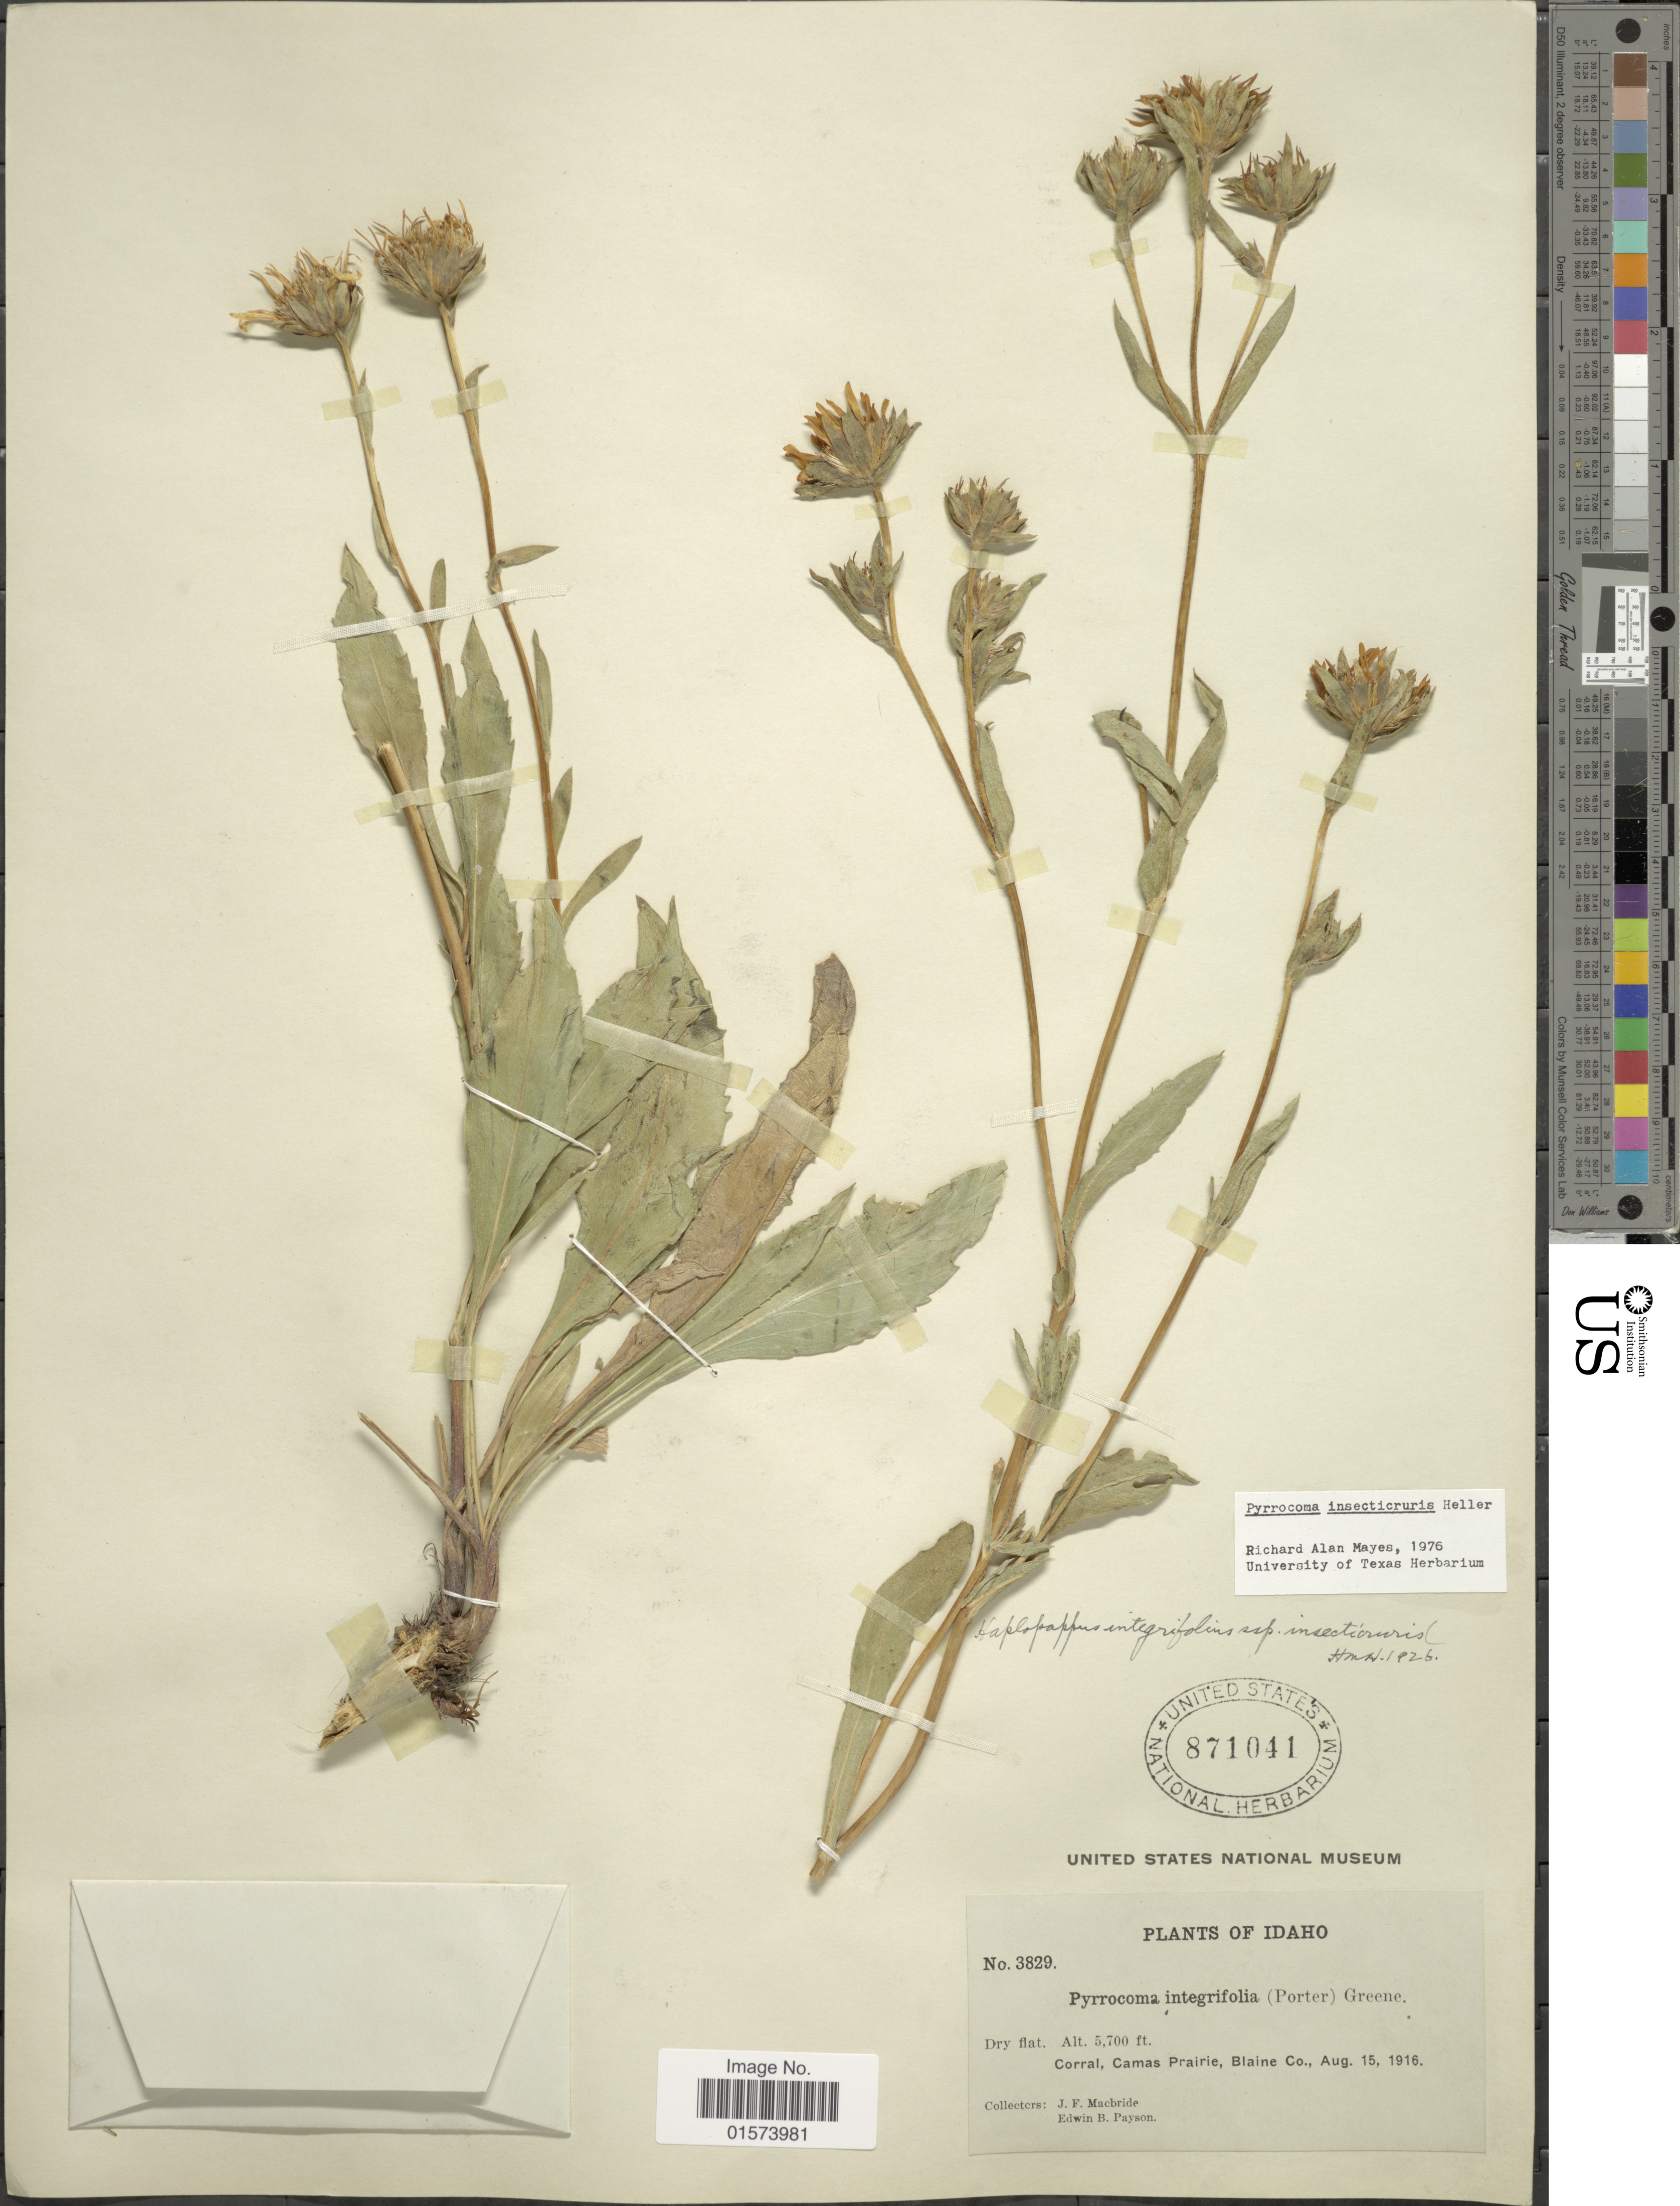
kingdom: Plantae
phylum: Tracheophyta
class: Magnoliopsida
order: Asterales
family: Asteraceae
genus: Pyrrocoma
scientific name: Pyrrocoma integrifolia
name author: (Porter ex A. Gray) Greene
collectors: J. F. Macbride & E. B. Payson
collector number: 3829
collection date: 1916-08-15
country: United States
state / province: Idaho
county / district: Blaine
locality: Dry flat, Corral, Camas Prairie, Blane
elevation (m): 1737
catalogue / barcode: US 871041